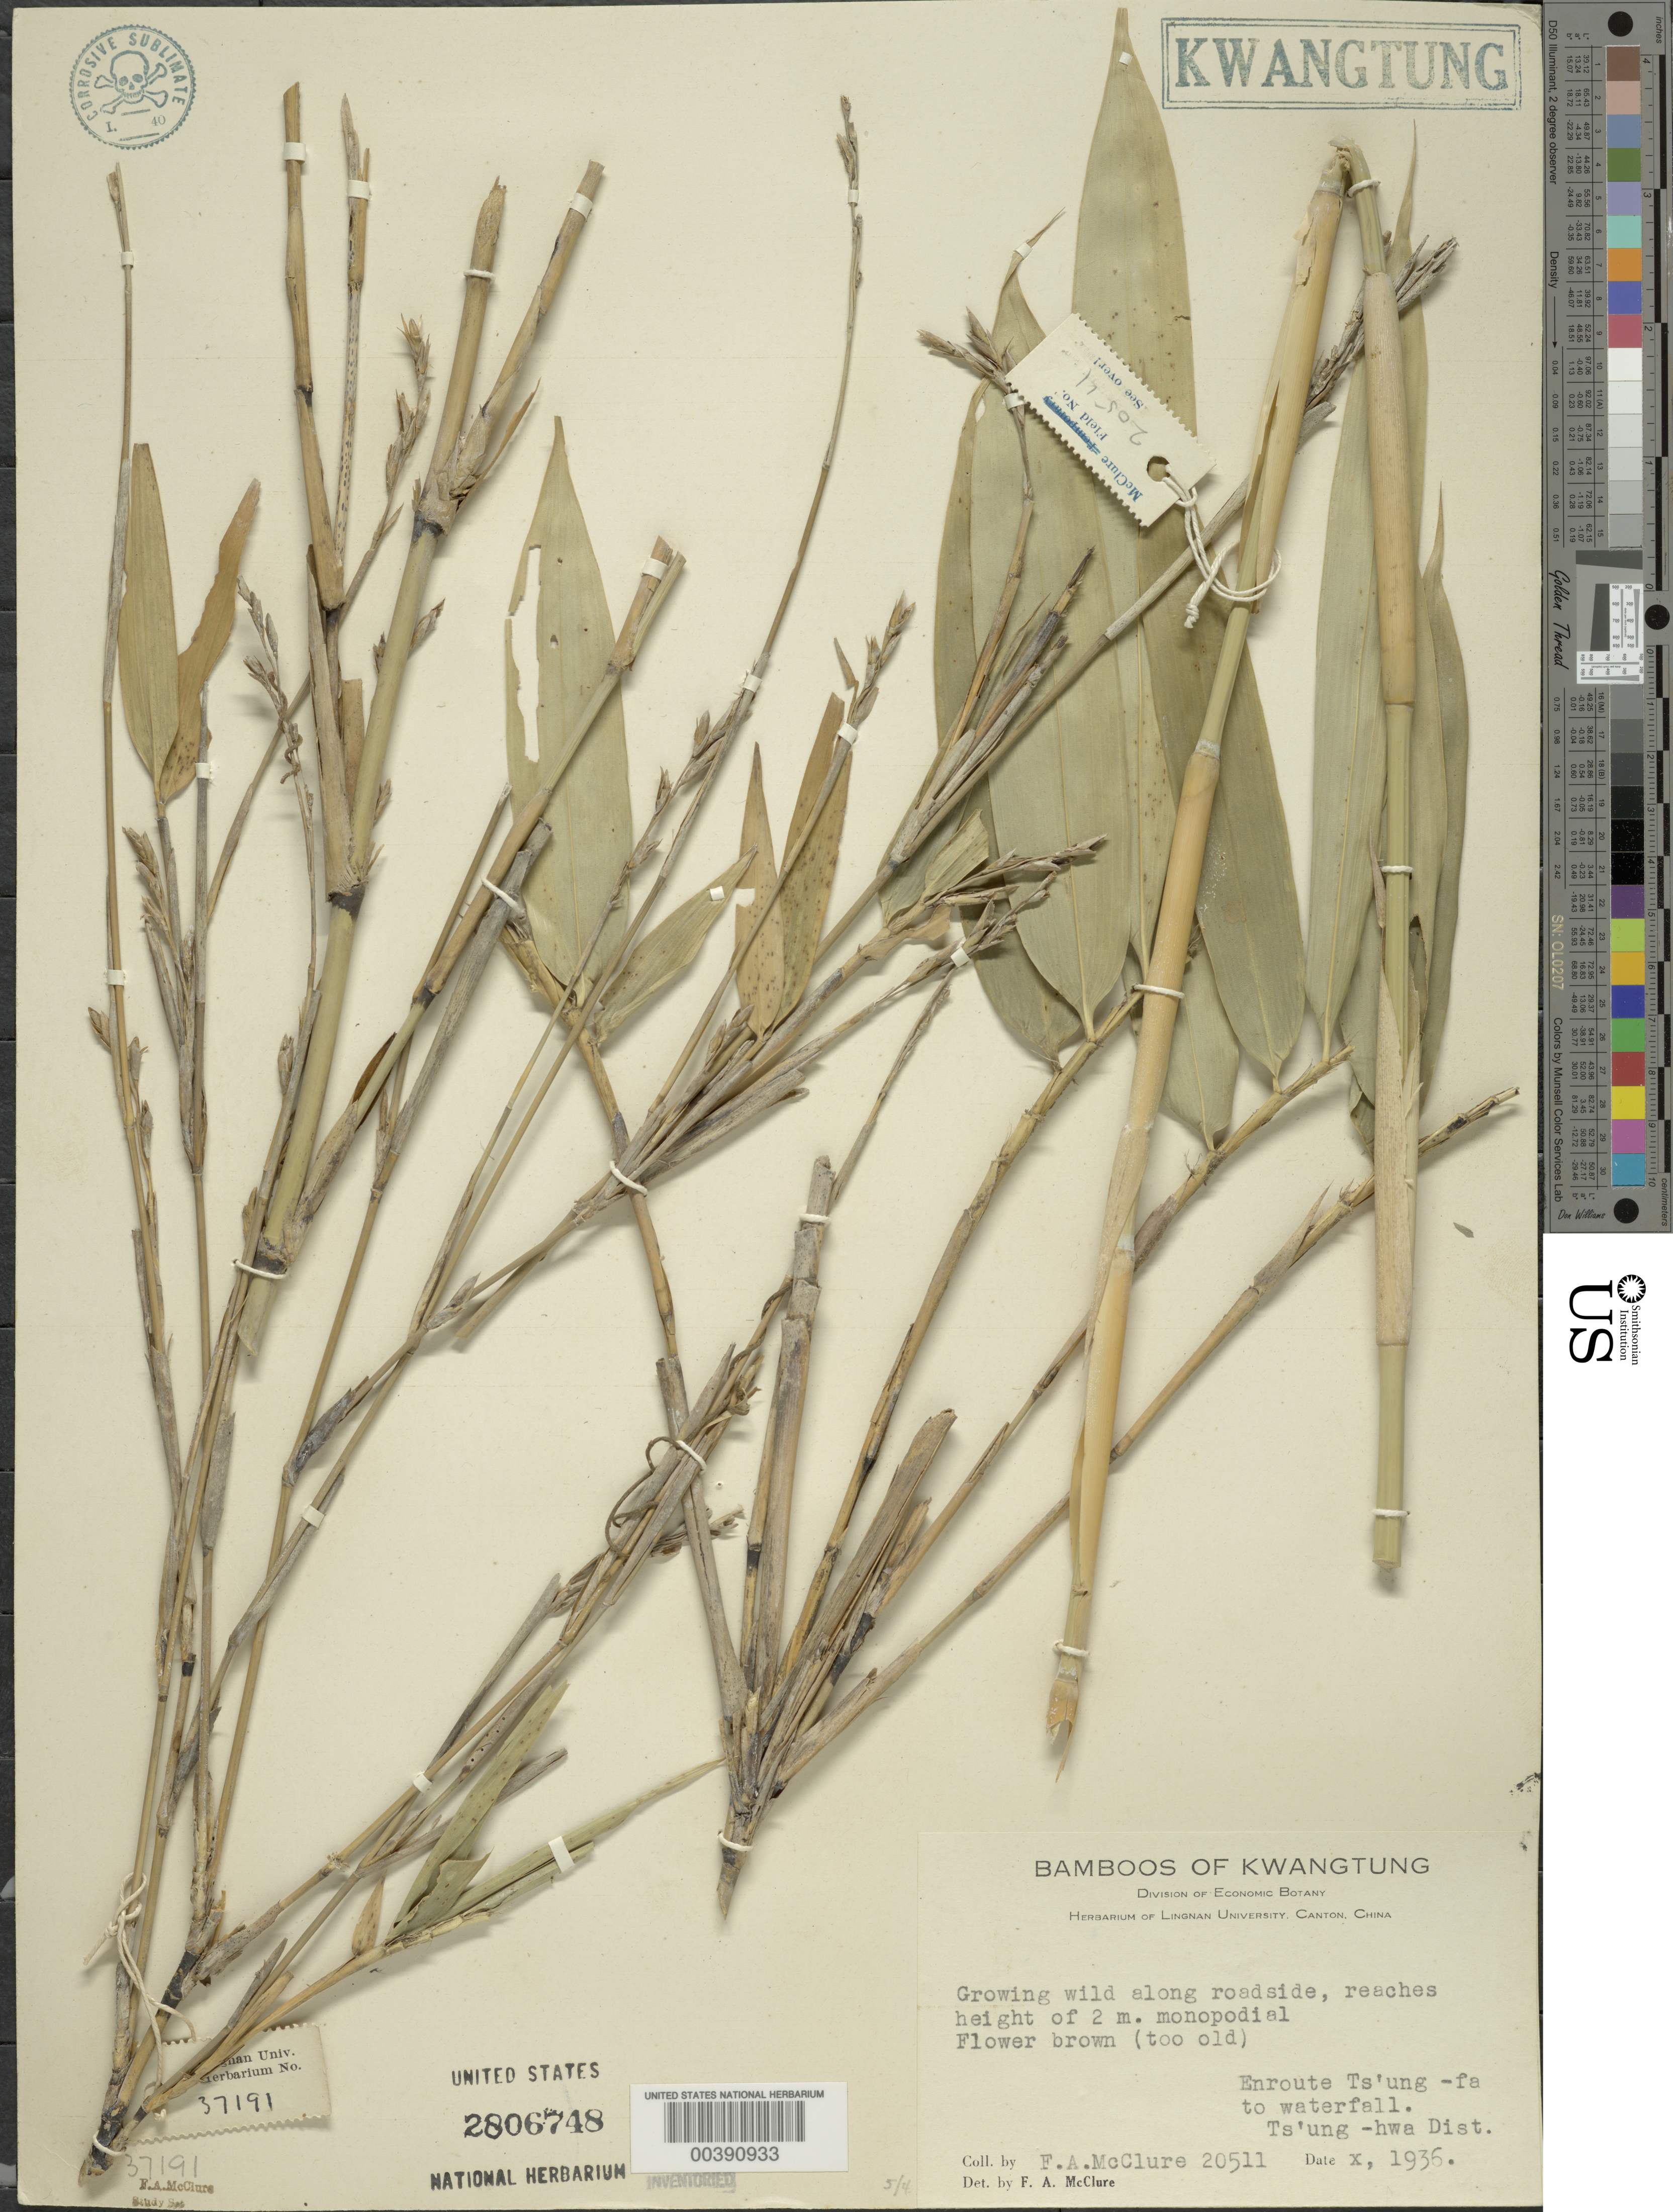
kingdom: Plantae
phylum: Tracheophyta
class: Liliopsida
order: Poales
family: Poaceae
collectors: F. A. McClure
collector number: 20511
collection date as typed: Oct 1936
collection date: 1936-10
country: China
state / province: Guangdong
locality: Tsung-wha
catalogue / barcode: US 2806748